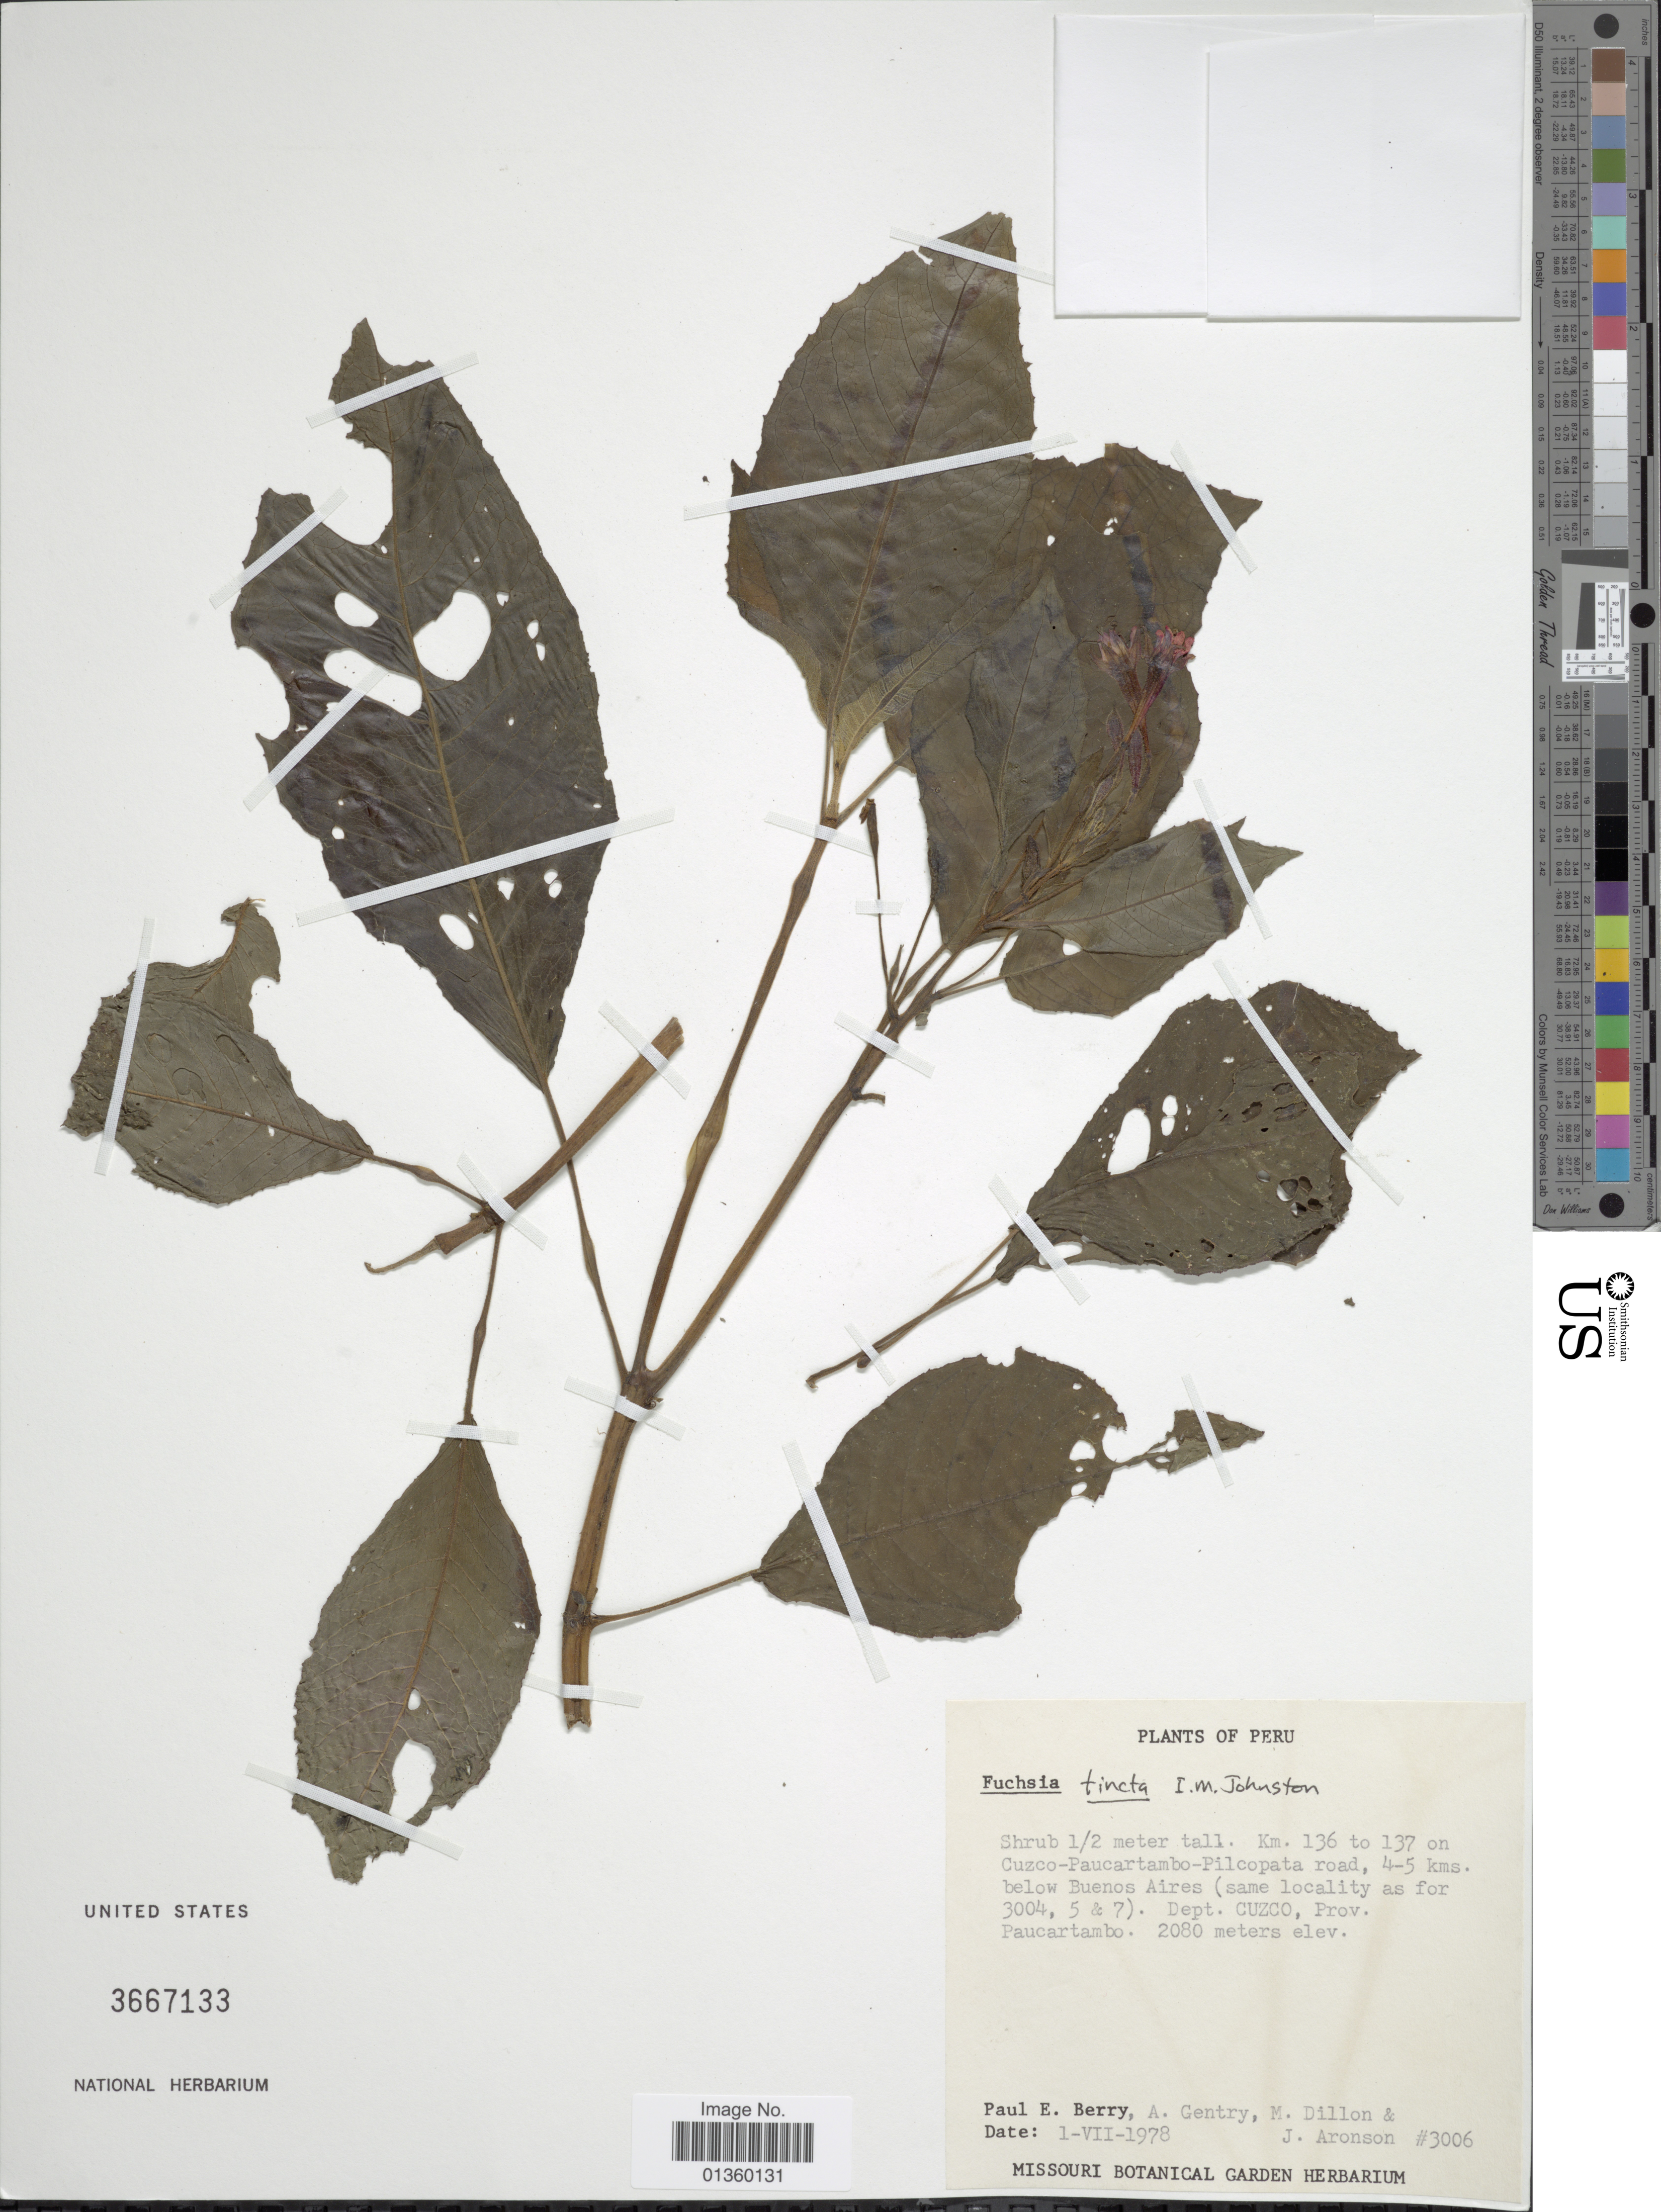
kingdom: Plantae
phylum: Tracheophyta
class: Magnoliopsida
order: Myrtales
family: Onagraceae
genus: Fuchsia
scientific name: Fuchsia tincta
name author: I.M. Johnst.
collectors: P. E. Berry, A. H. Gentry, M. O. Dillon & J. Aronson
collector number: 3006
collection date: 1978-07-01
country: Peru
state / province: Cusco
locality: Km. 136 to 137 on Cuzco-Paucartambo-Pilcopata road, 4-5 kms. below Buenos Aires, Prov. Paucartambo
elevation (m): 2080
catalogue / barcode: US 3667133